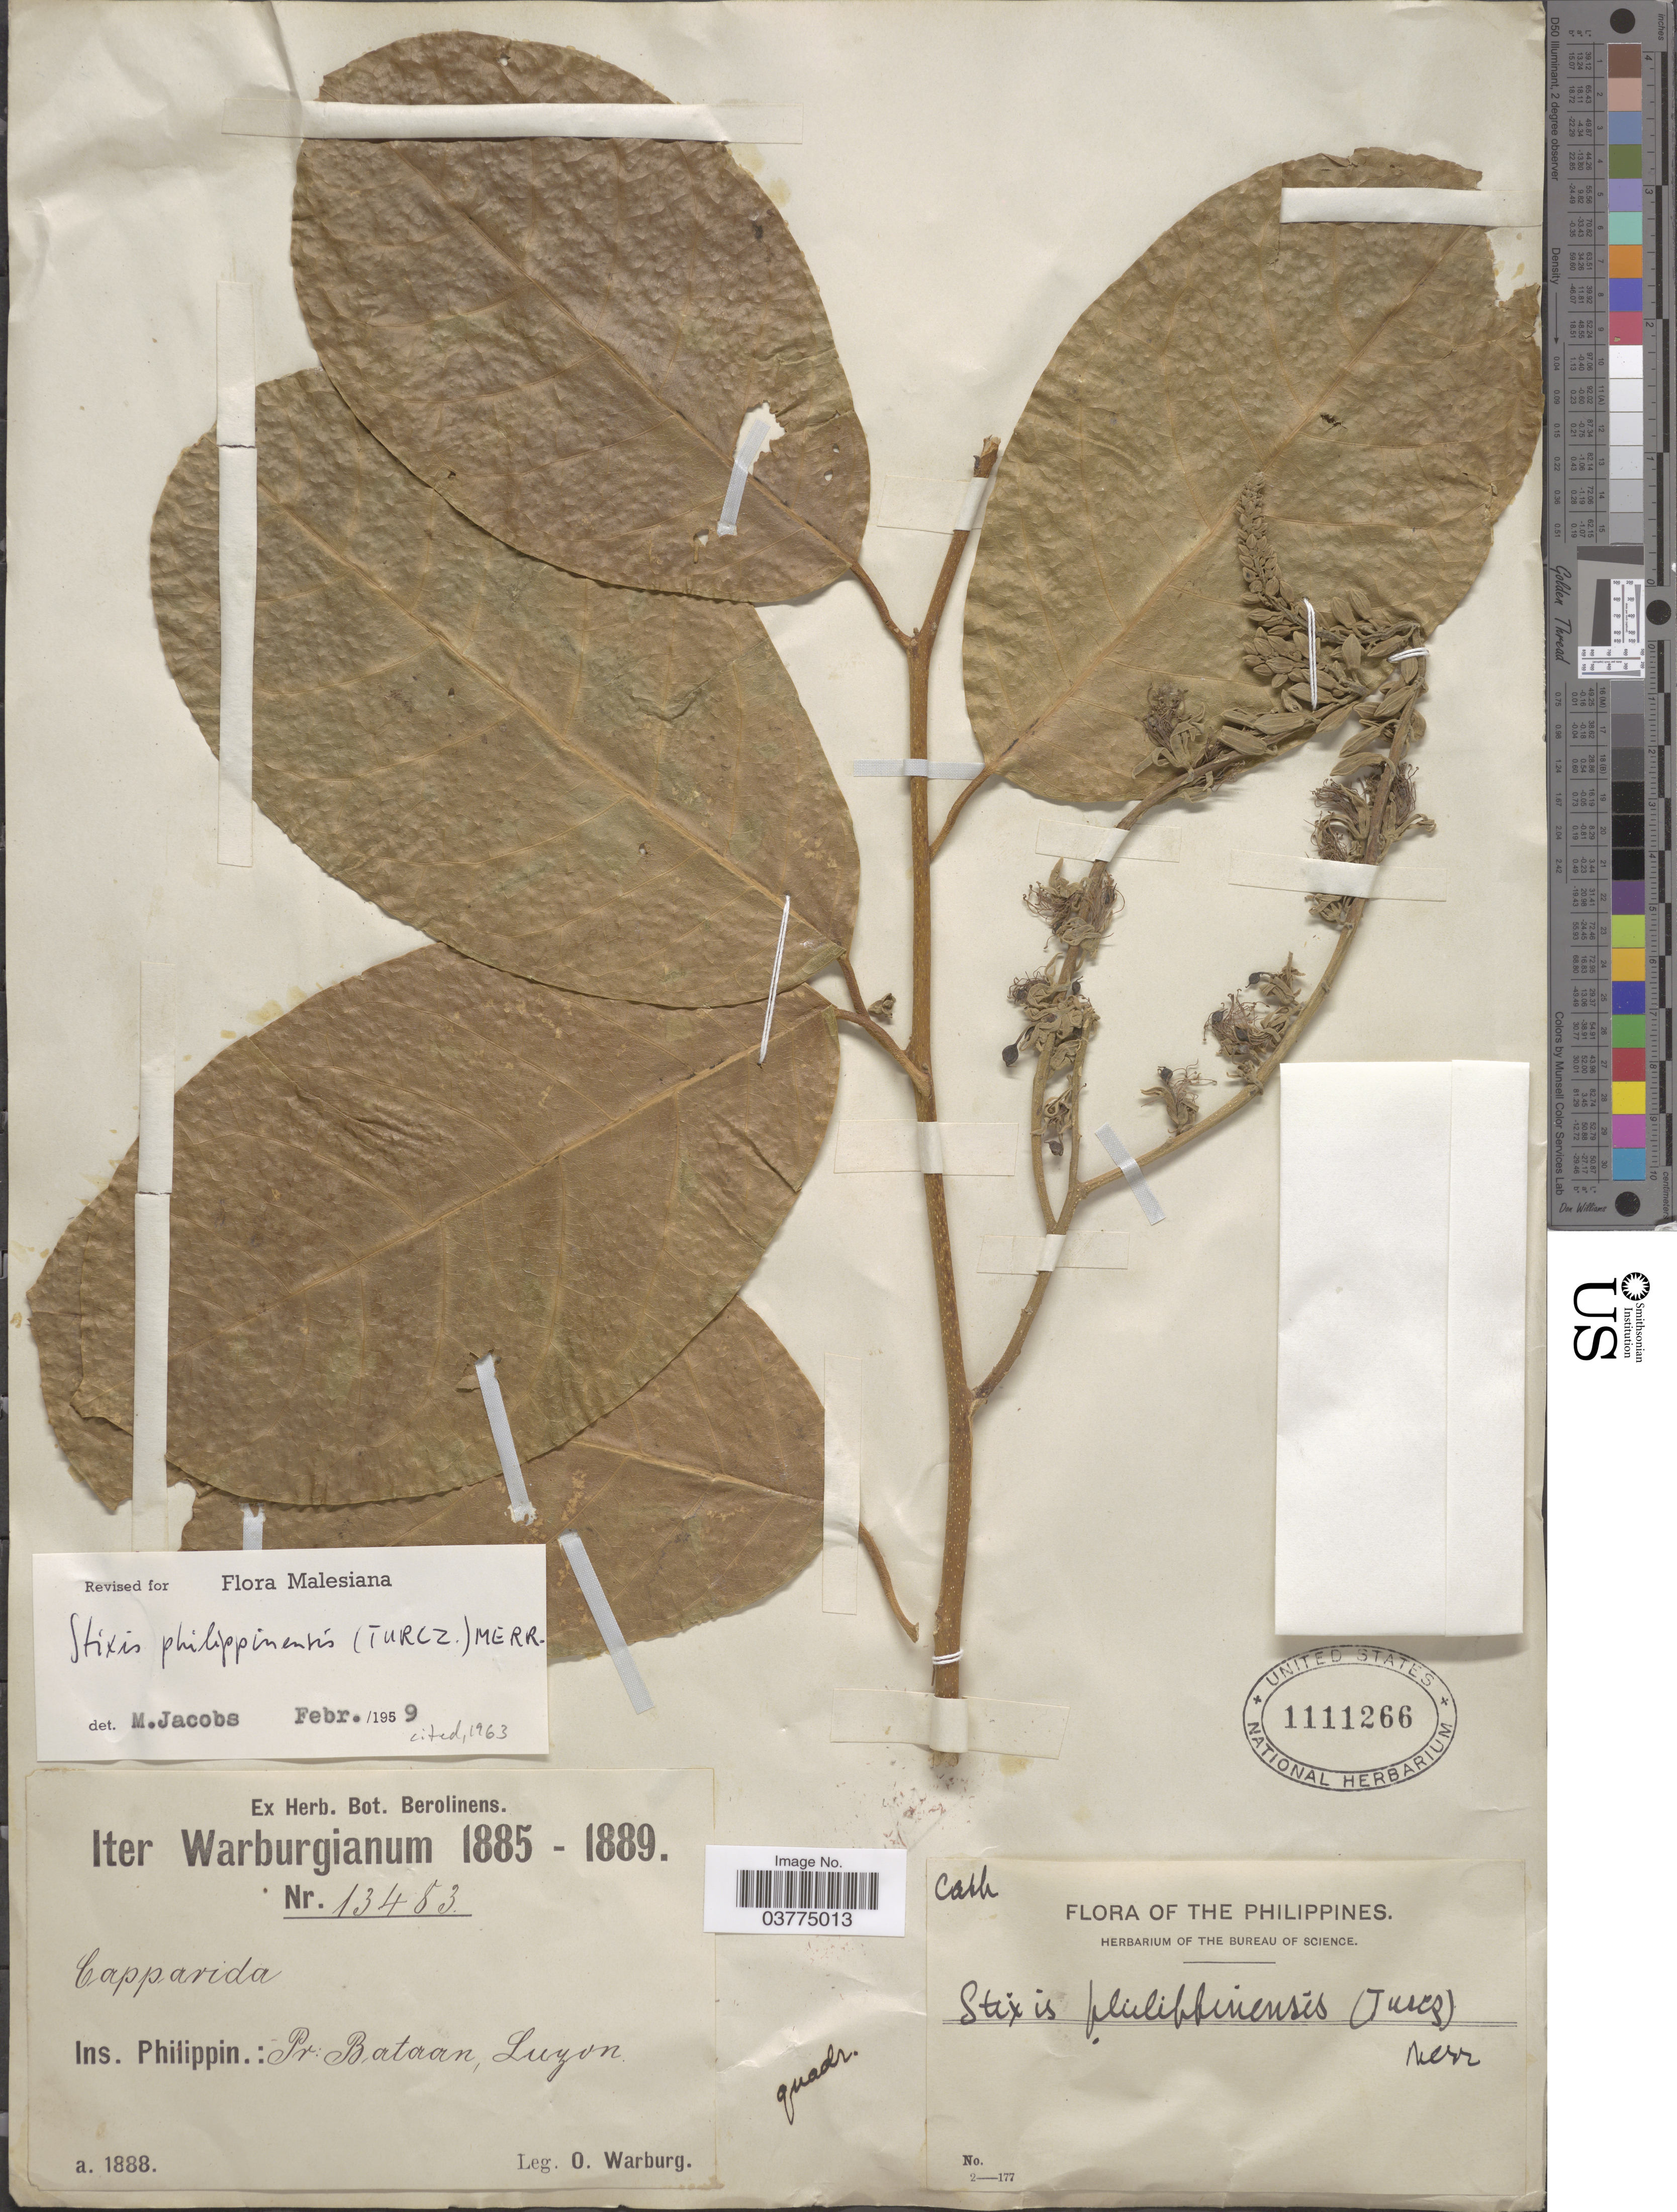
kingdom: Plantae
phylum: Tracheophyta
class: Magnoliopsida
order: Brassicales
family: Stixaceae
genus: Stixis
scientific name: Stixis philippinensis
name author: (Turcz.) Merr.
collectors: O. Warburg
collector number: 13483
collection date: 1888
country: Philippines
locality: Ins. Philippin.: Pr. Bataan, Luzon.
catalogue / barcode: US 1111266